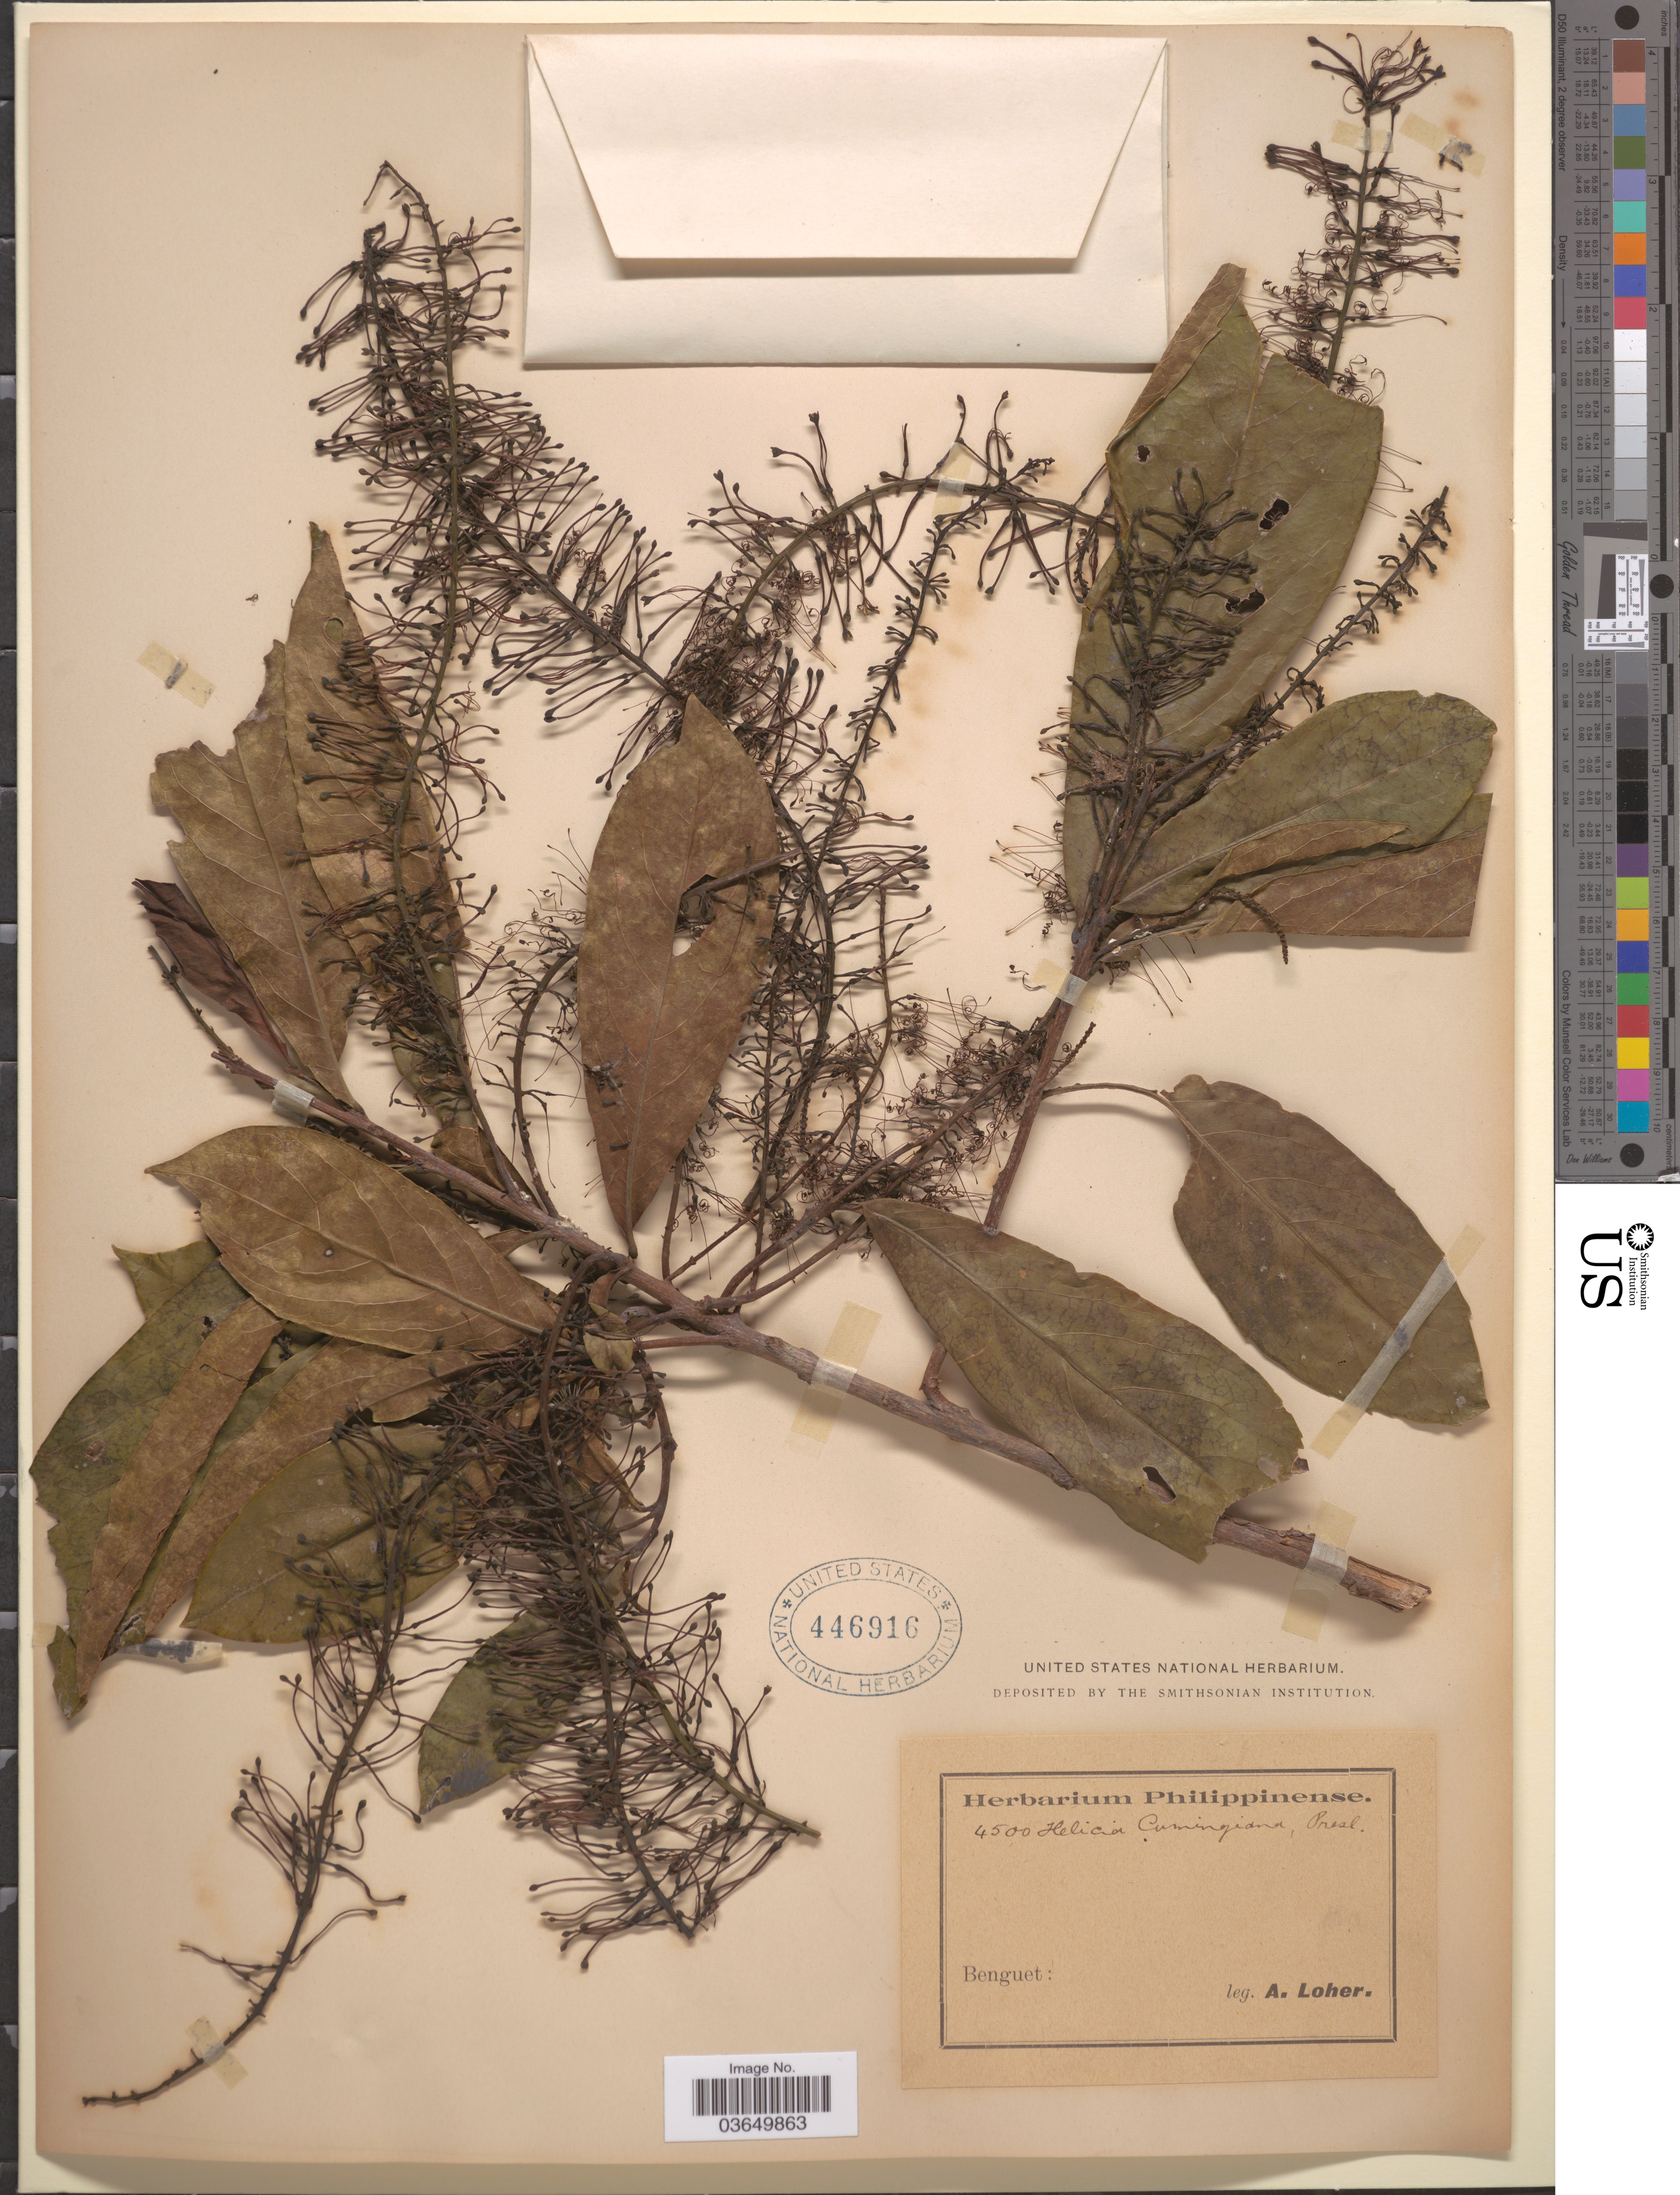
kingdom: Plantae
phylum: Tracheophyta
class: Magnoliopsida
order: Proteales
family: Proteaceae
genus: Helicia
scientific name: Helicia cumingiana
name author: C. Presl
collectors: A. Loher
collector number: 4500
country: Philippines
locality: Benguet.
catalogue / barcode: US 446916